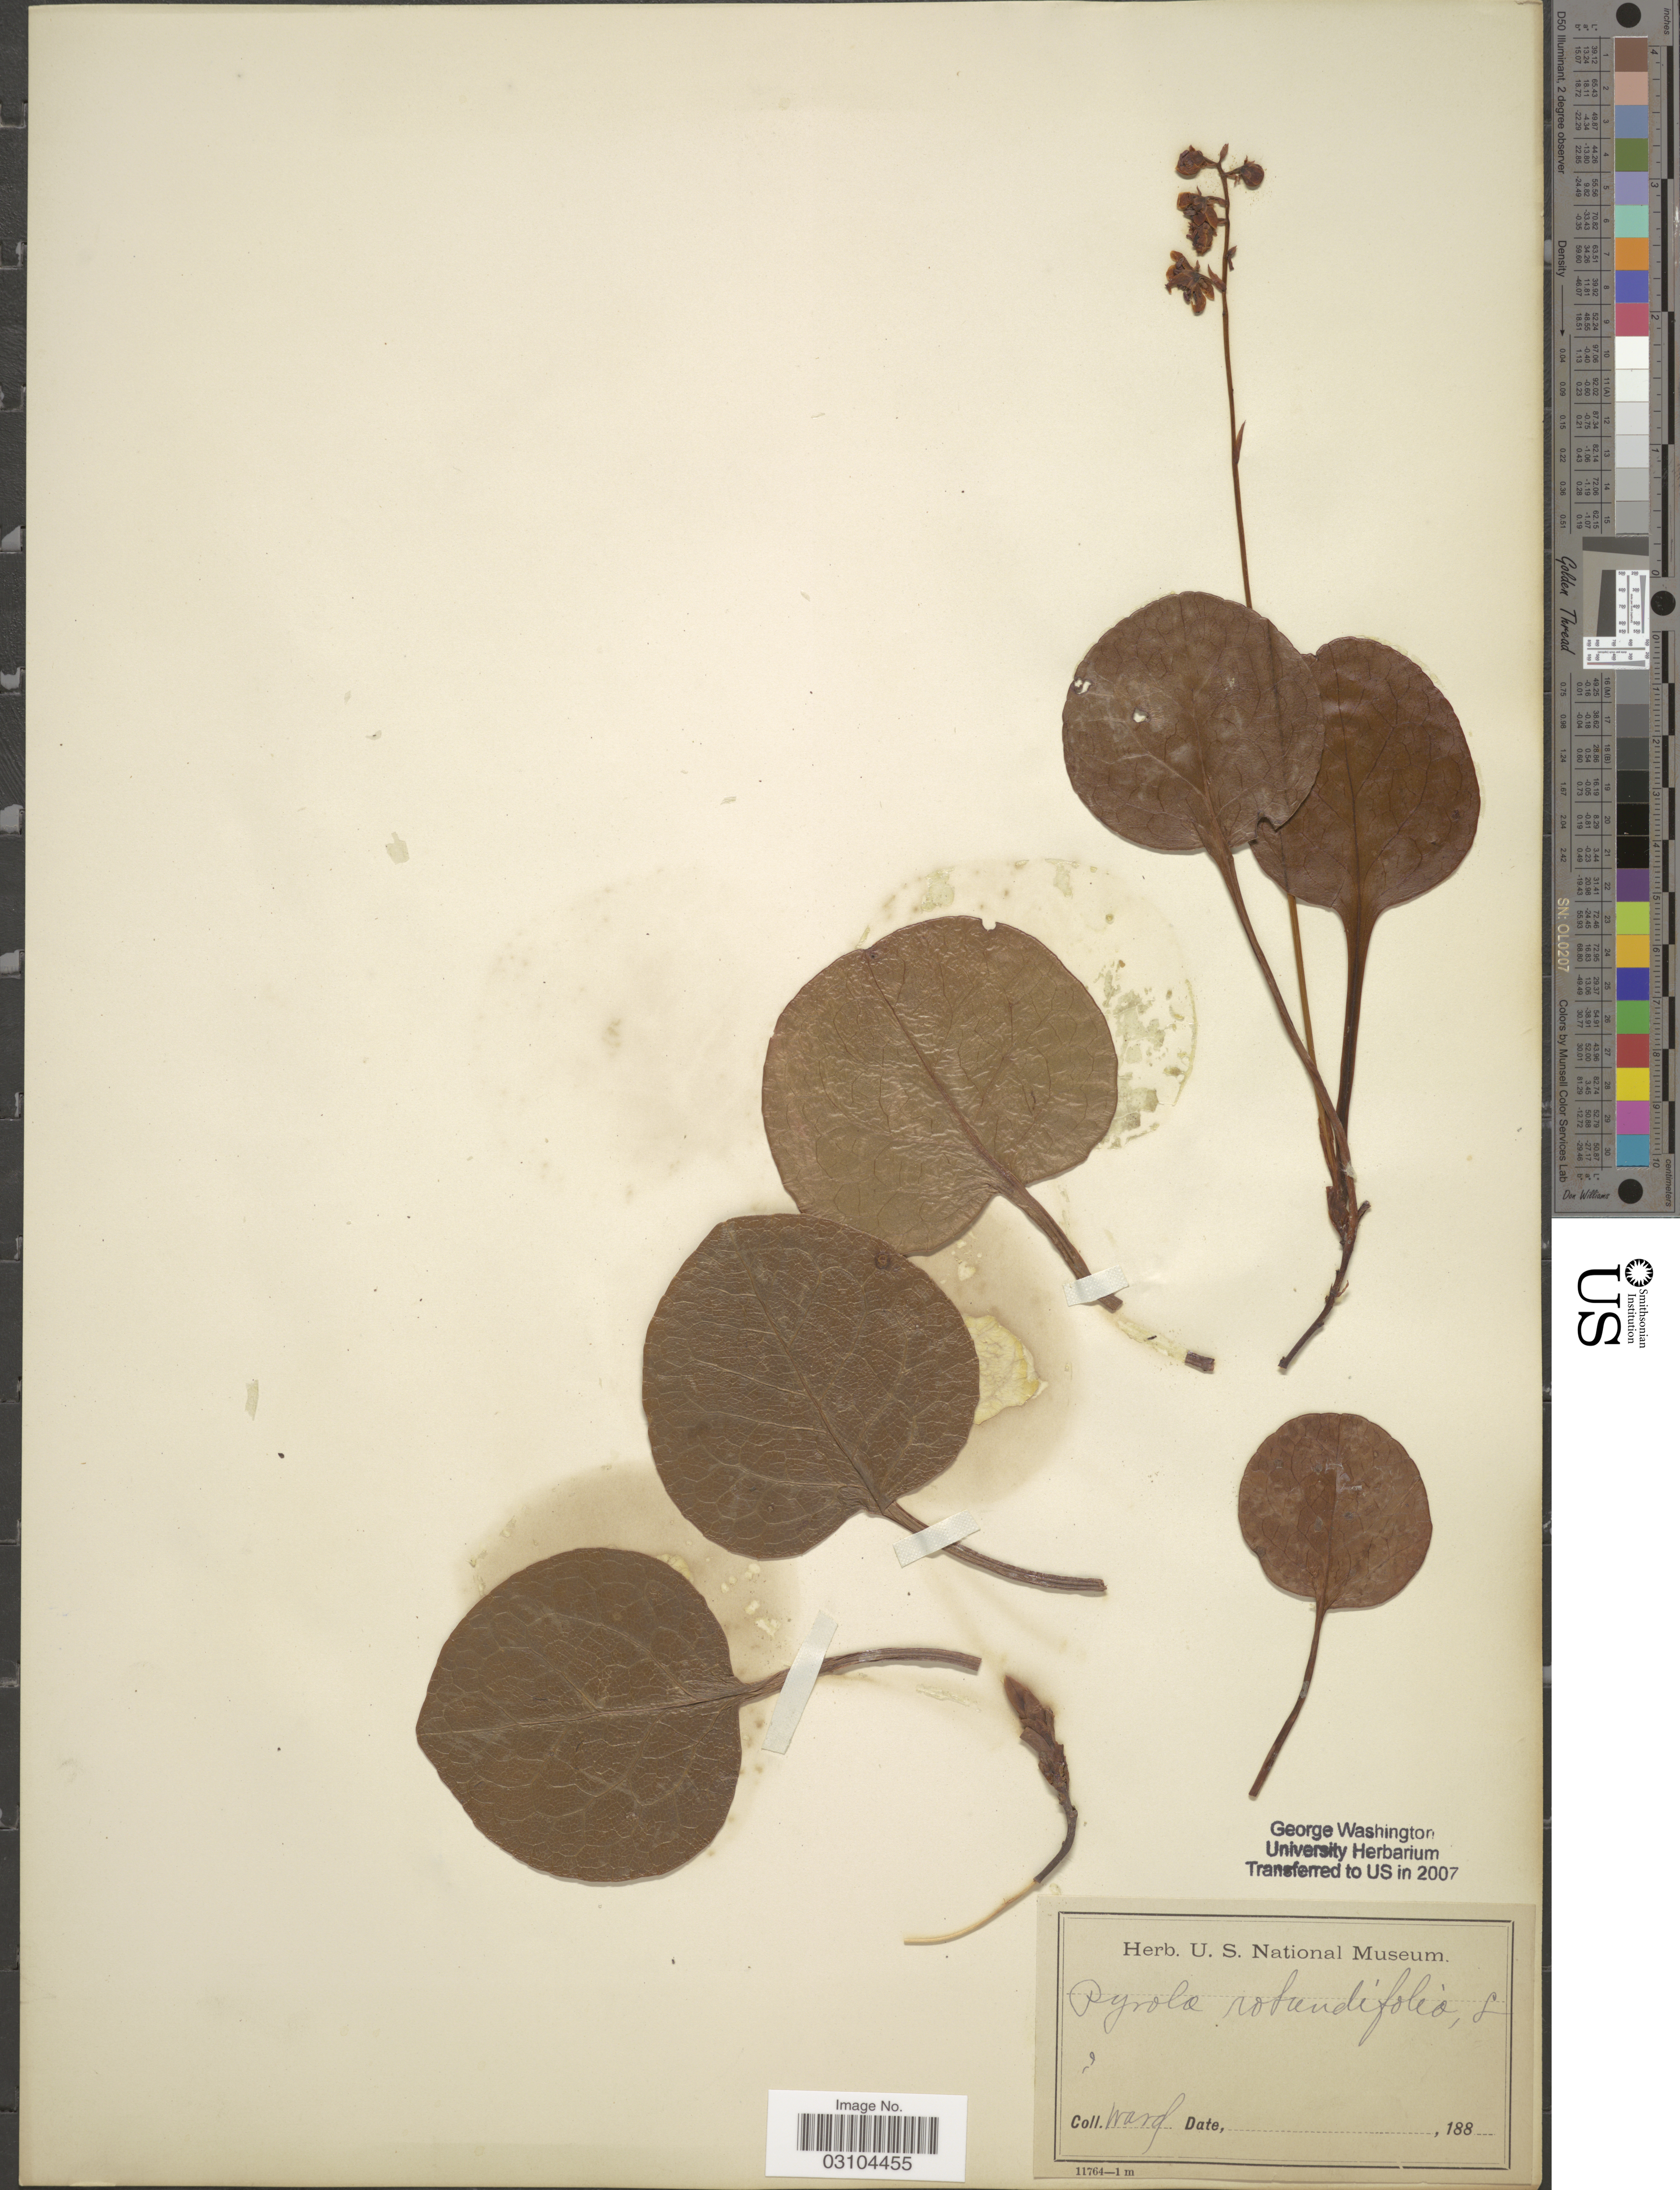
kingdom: Plantae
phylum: Tracheophyta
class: Magnoliopsida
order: Ericales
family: Ericaceae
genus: Pyrola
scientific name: Pyrola rotundifolia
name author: L.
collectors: -- Ward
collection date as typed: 188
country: United States